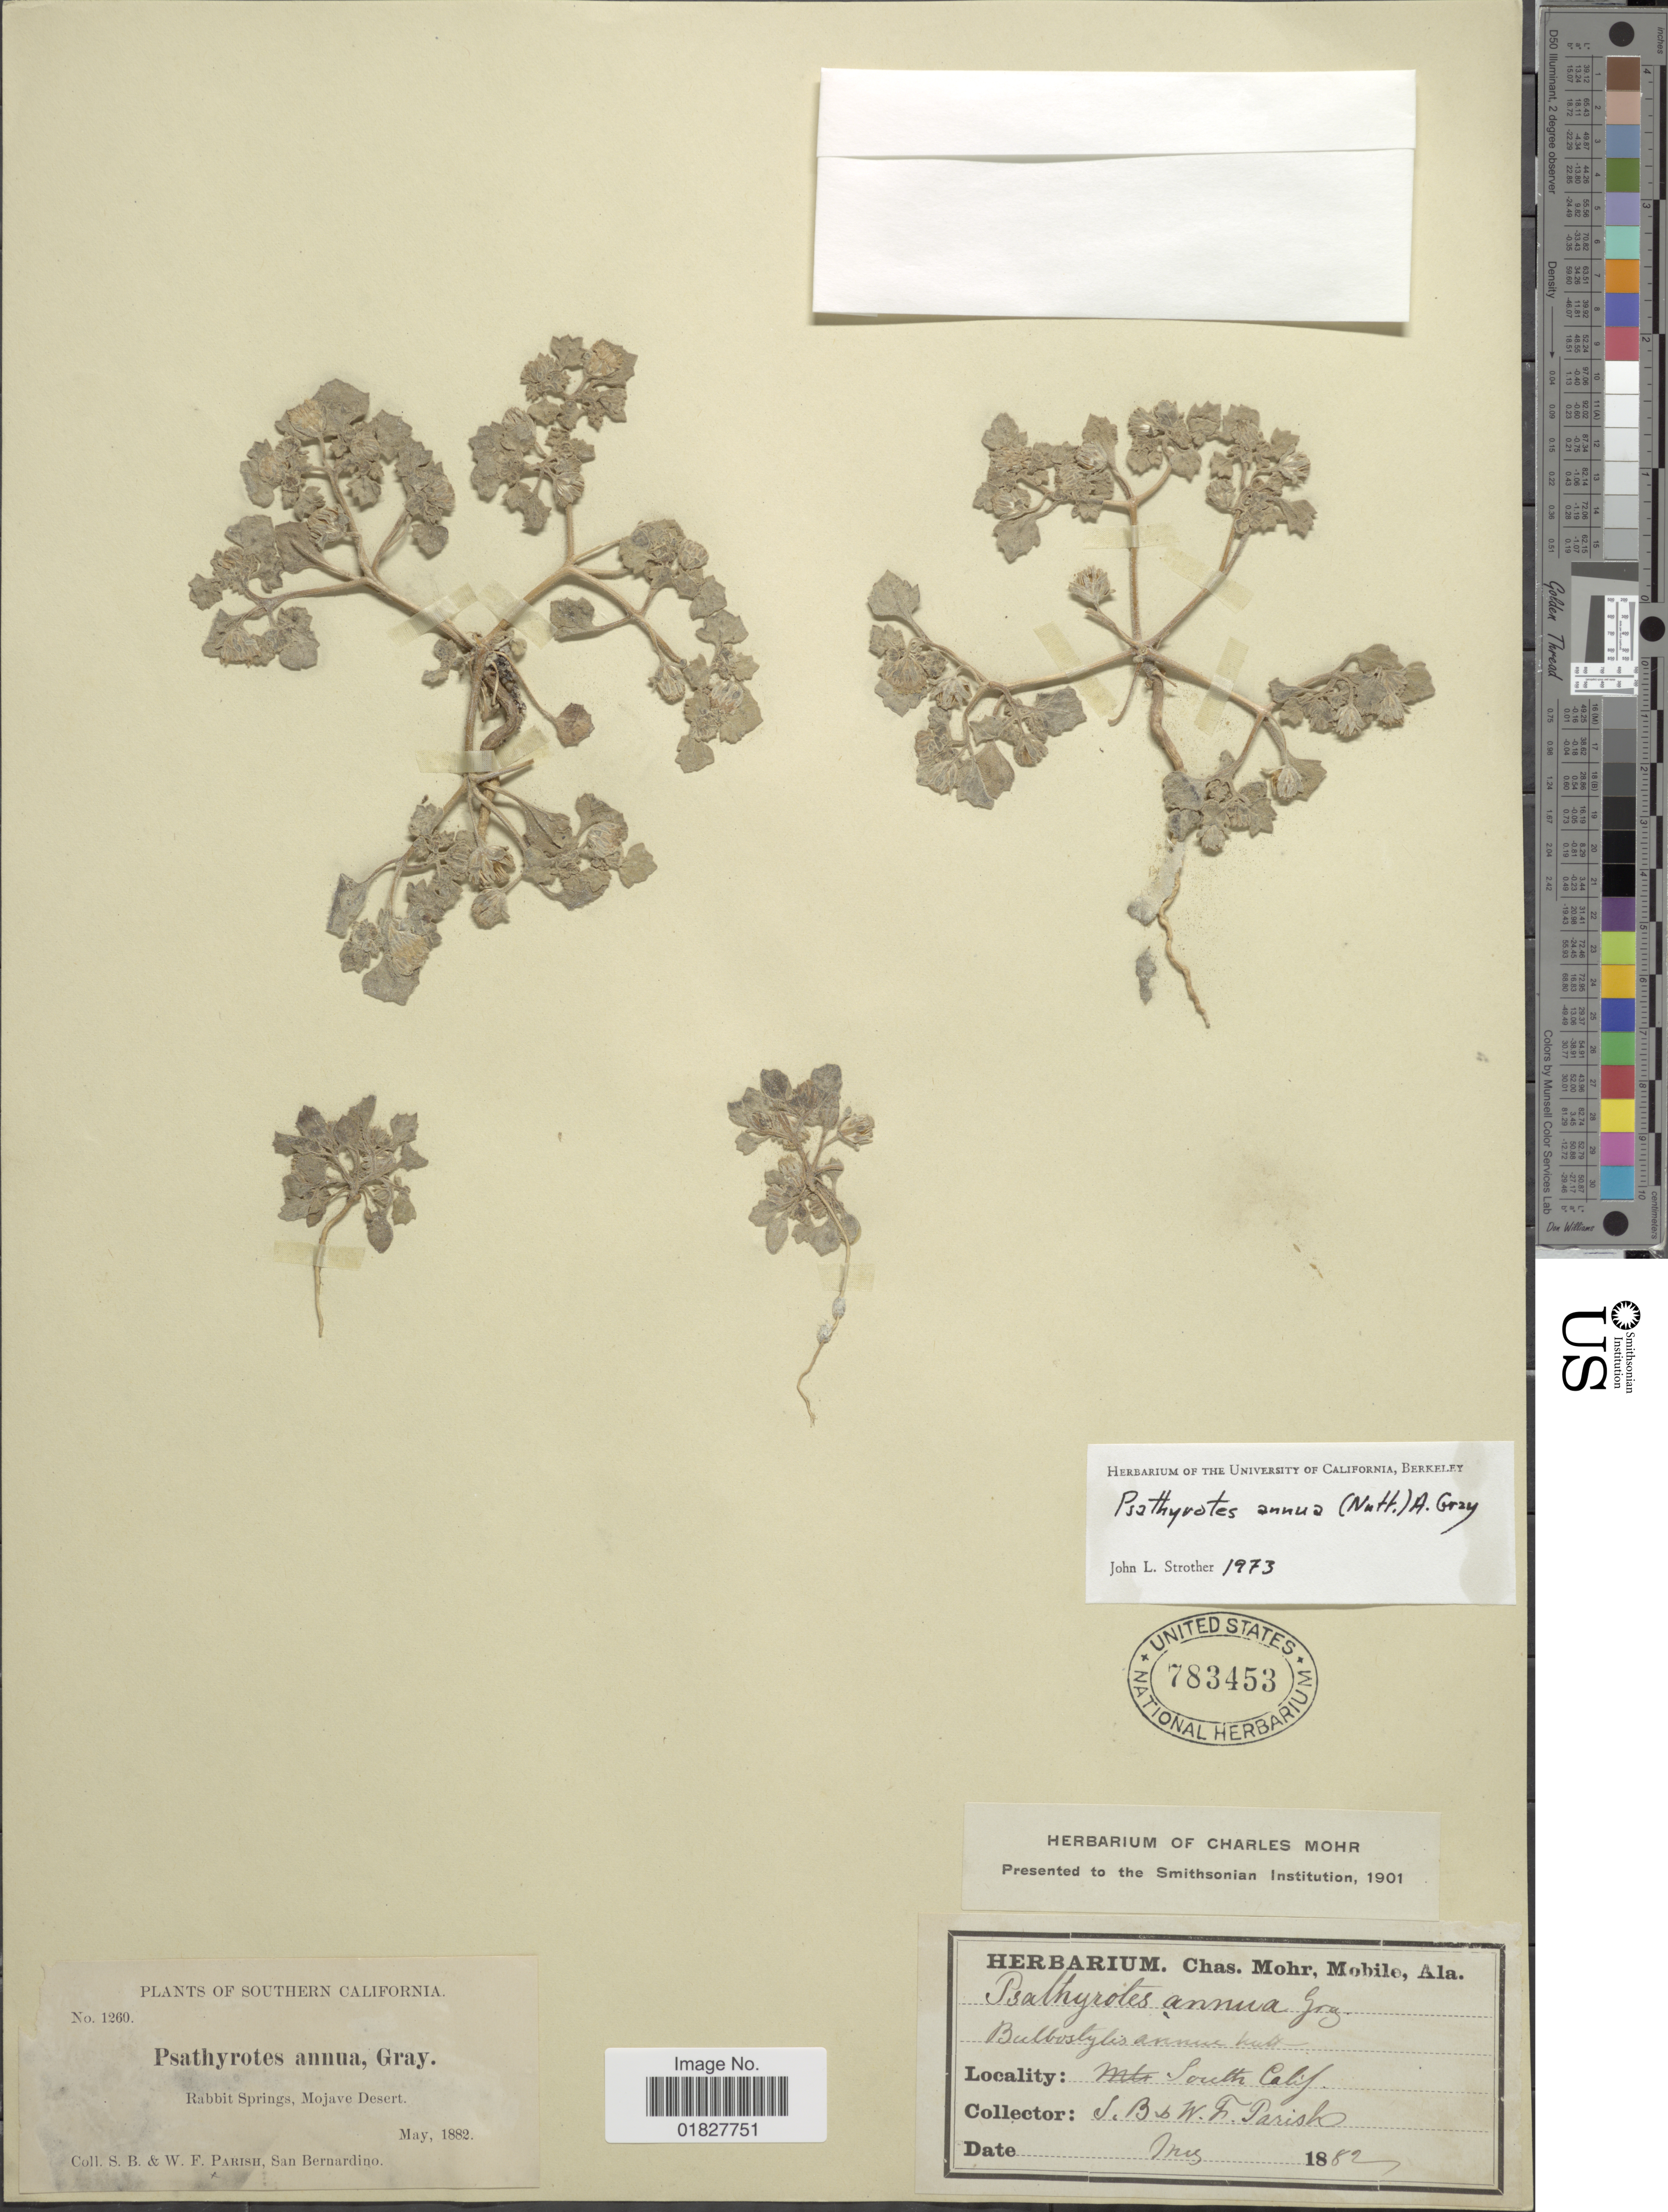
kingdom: Plantae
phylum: Tracheophyta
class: Magnoliopsida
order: Asterales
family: Asteraceae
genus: Psathyrotes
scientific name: Psathyrotes annua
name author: (Nutt.) A. Gray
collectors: S. B. Parish & W. F. Parish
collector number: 1260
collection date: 1882-05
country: United States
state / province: California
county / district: San Bernardino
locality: Southern California, Rabbit Springs, Mojave Desert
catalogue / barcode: US 783453